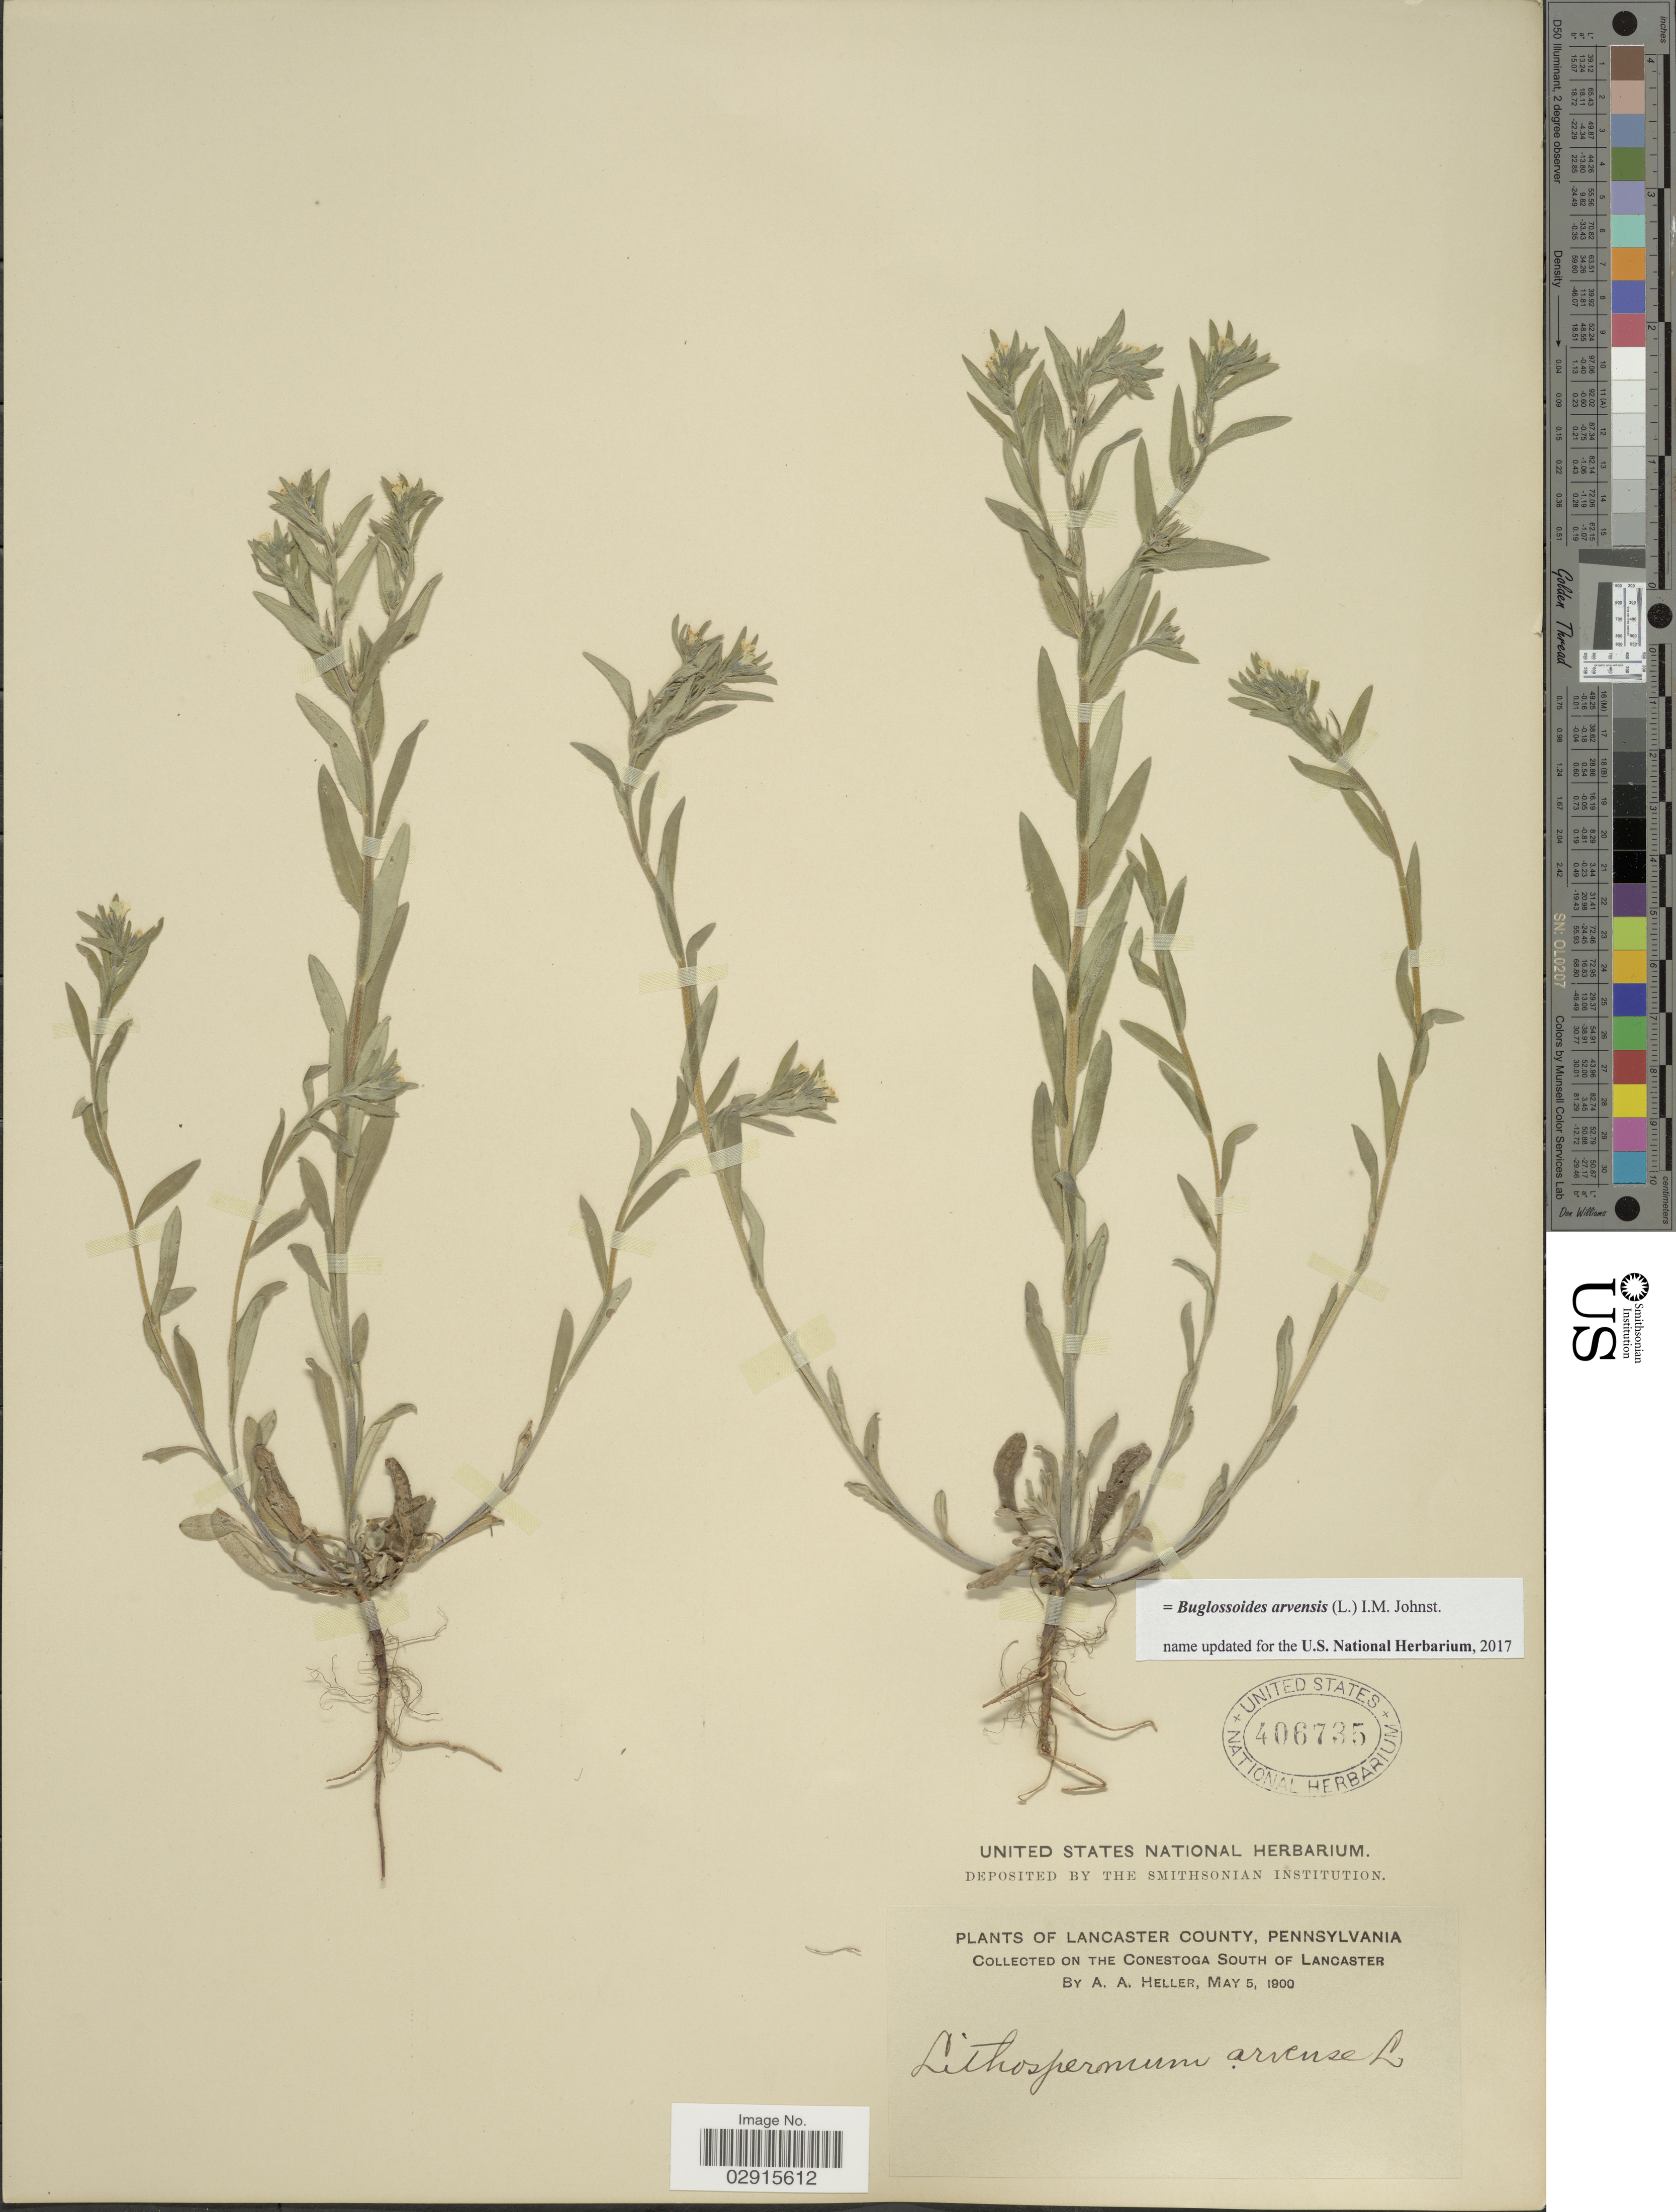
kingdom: Plantae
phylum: Tracheophyta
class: Magnoliopsida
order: Boraginales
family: Boraginaceae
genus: Buglossoides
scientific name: Buglossoides arvensis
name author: (L.) I.M. Johnst.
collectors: A. A. Heller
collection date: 1900-05-05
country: United States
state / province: Pennsylvania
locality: Lancaster County, on the Conestoga South of Lancaster.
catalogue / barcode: US 406735